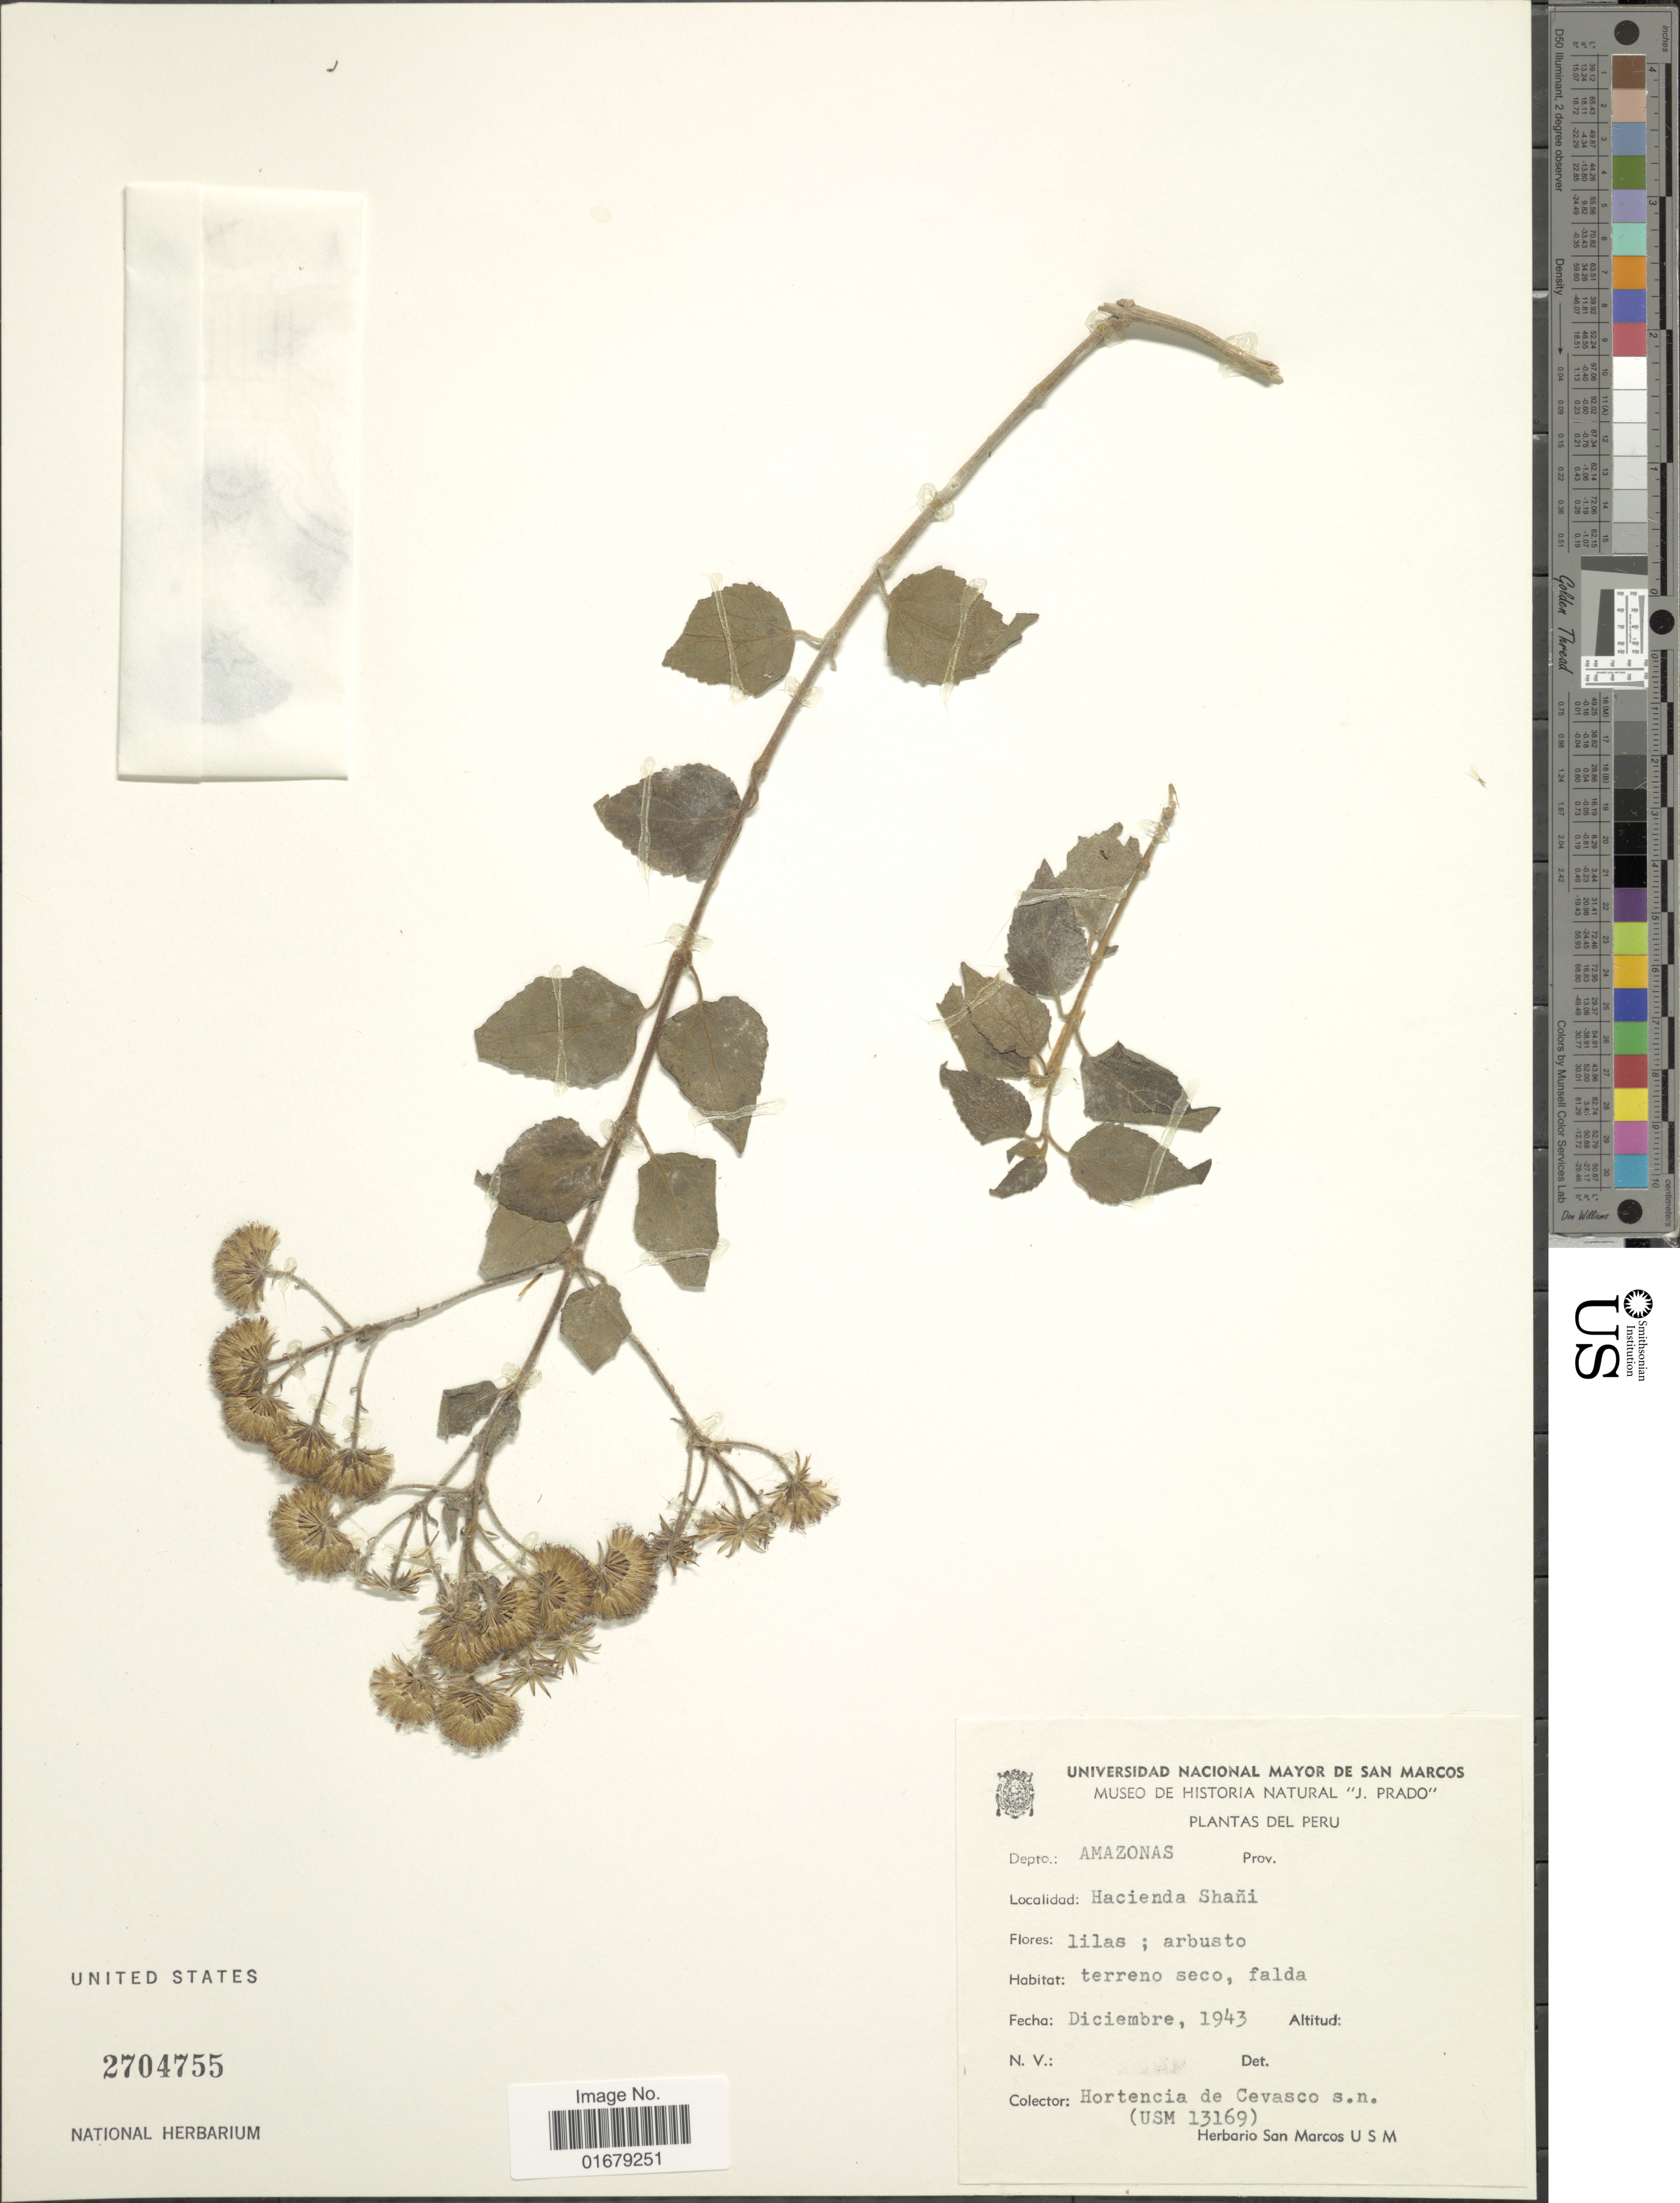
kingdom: Plantae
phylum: Tracheophyta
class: Magnoliopsida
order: Asterales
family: Asteraceae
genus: Kaunia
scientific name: Kaunia sp.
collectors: Hortencia de Cevasco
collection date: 1943-12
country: Peru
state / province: Amazonas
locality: Amazonas, Hacienda Shani.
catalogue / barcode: US 2704755